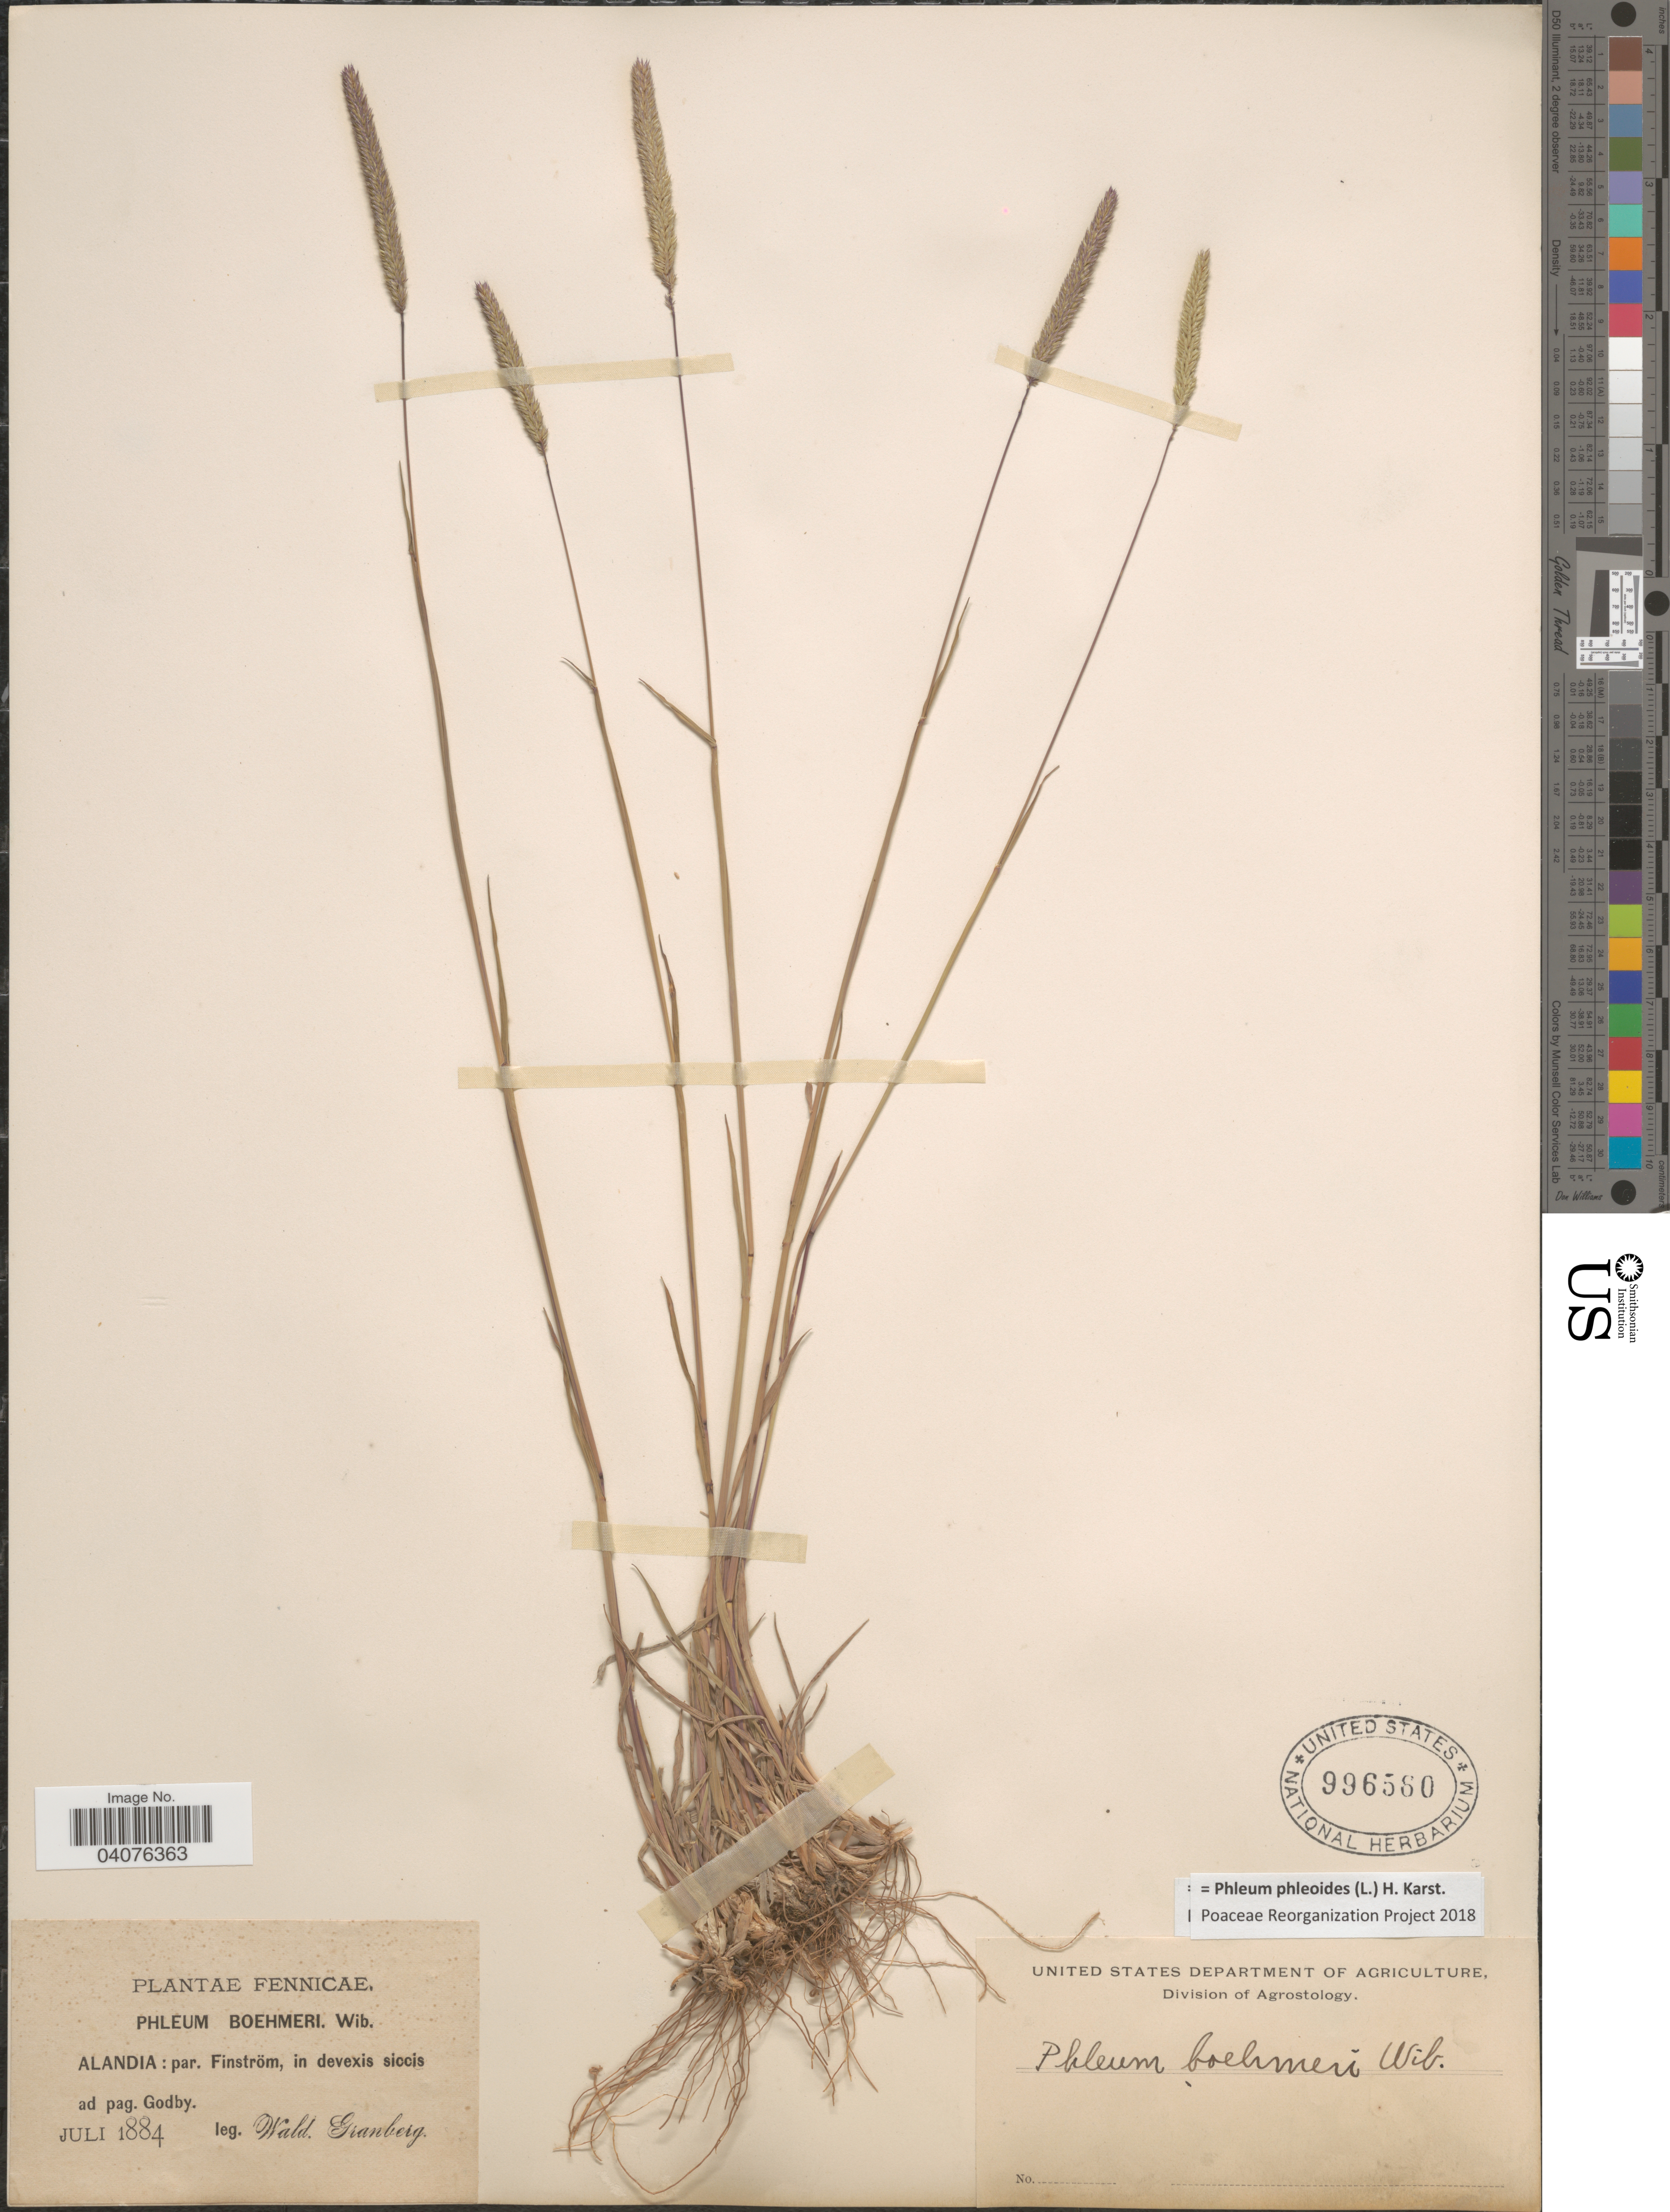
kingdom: Plantae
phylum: Tracheophyta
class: Liliopsida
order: Poales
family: Poaceae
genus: Phleum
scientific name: Phleum phleoides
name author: (L.) H. Karst.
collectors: W. Granberg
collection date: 1884-07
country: Finland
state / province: Ahvenanmaa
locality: Fennicae. Alandia: par. Finström, in devexis siccis ad pag. Godby.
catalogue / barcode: US 996560